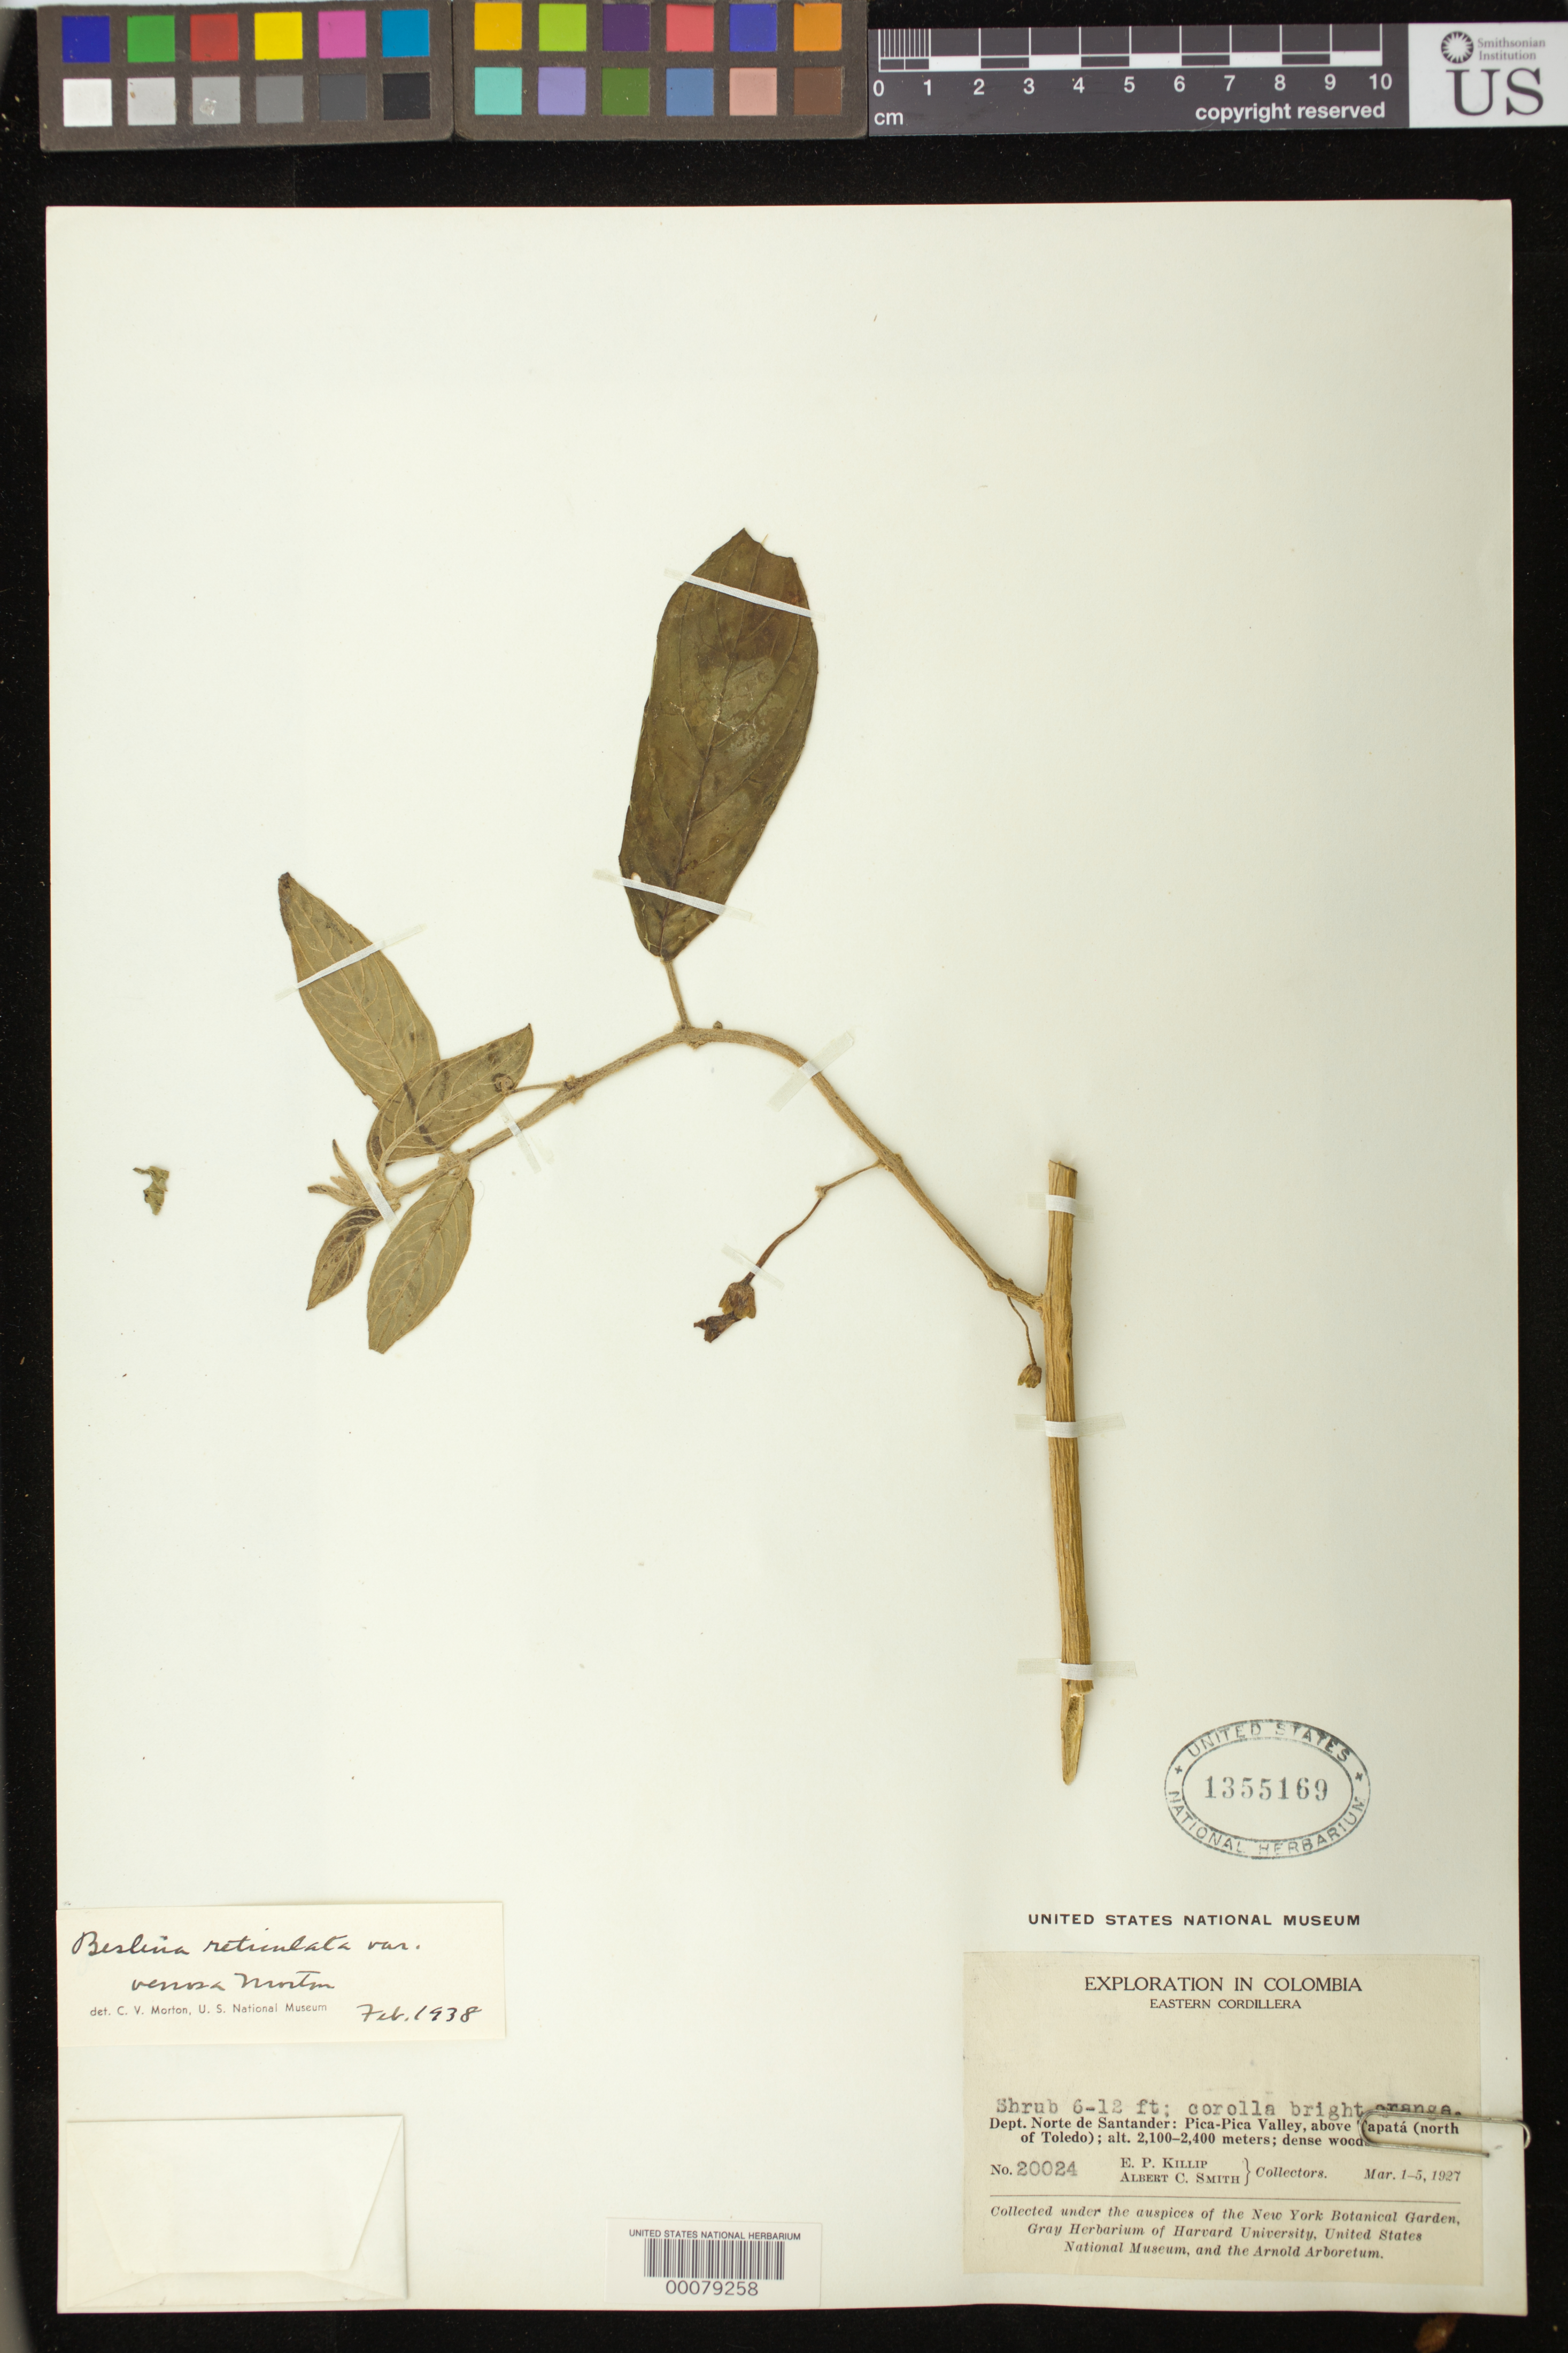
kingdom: Plantae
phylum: Tracheophyta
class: Magnoliopsida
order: Lamiales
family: Gesneriaceae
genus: Besleria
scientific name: Besleria reticulata var. venosa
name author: C.V. Morton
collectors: E. P. Killip & A. C. Smith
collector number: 20024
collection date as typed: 1-5 Mar 1927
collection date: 1927-03-01/1927-03-05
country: Colombia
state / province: Norte de Santander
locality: Pica-pica valley, above Tapata (N of Toledo)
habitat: Dense woods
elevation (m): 2100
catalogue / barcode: US 1355169